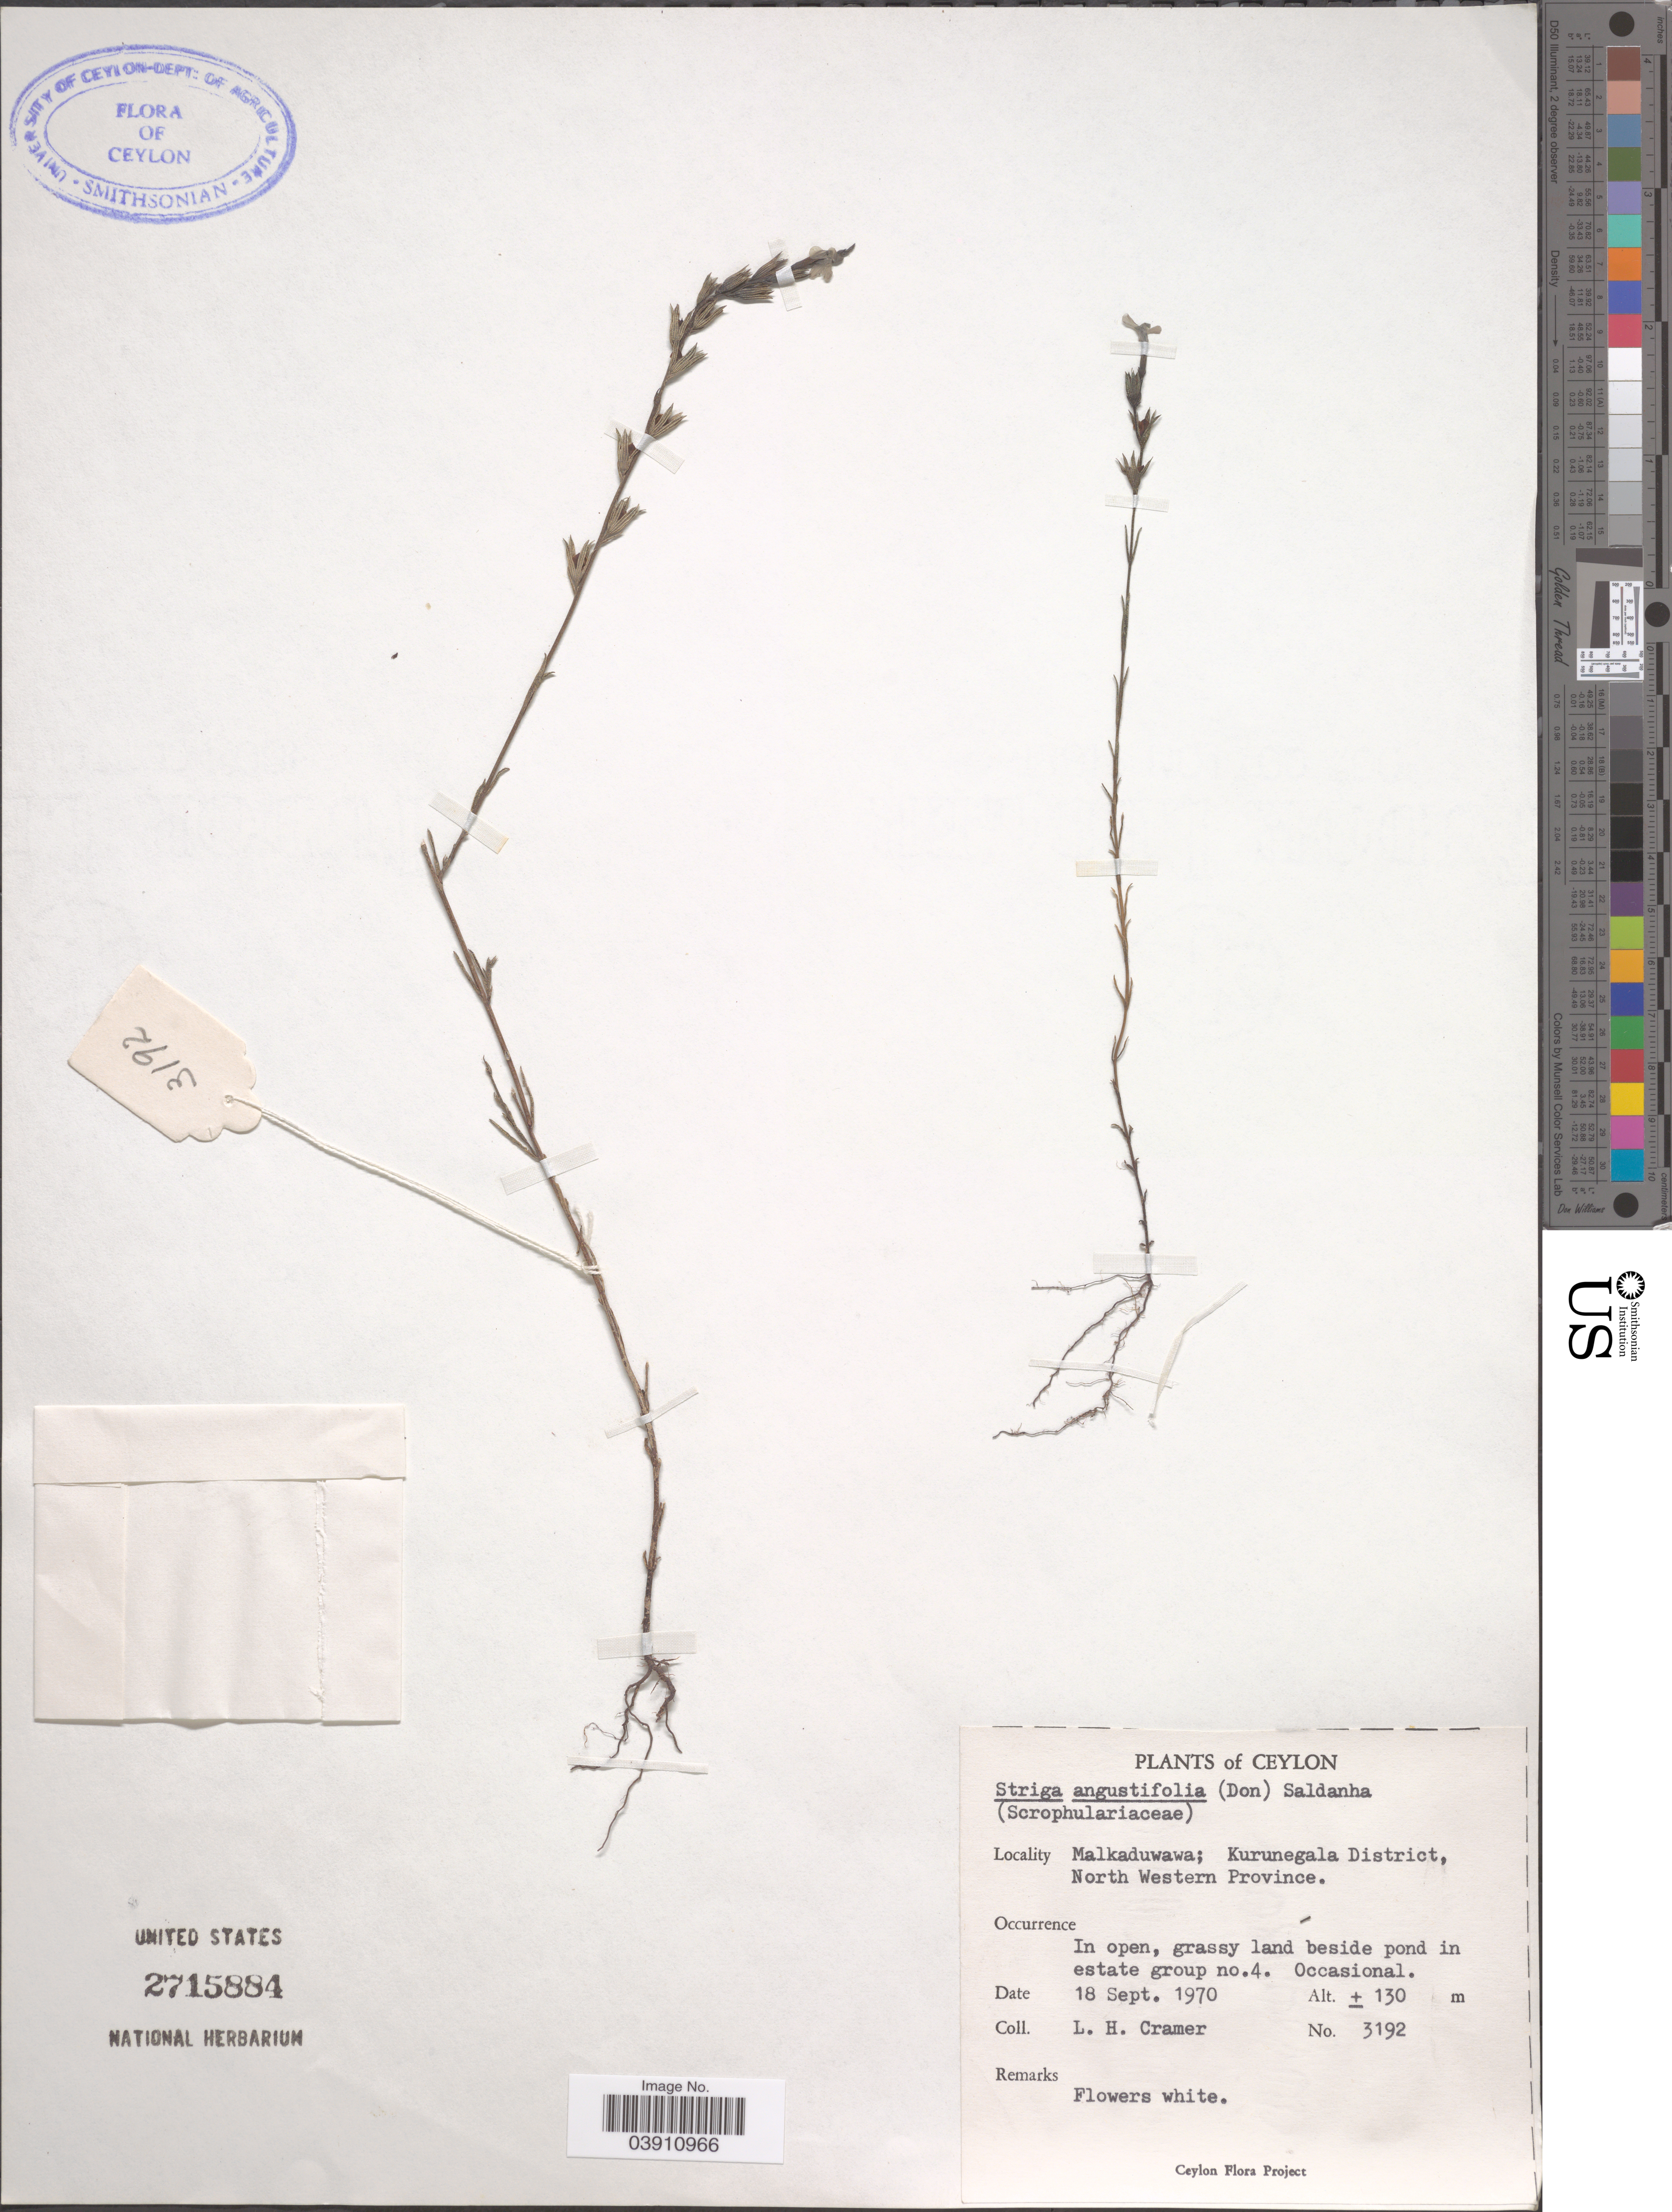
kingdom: Plantae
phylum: Tracheophyta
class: Magnoliopsida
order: Lamiales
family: Orobanchaceae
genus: Striga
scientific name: Striga angustifolia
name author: (D. Don) C.J. Saldanha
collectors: L. H. Cramer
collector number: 3192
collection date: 1970-09-18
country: Sri Lanka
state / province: North Western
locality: Ceylon. Malkaduwawa; Kurunegala District. In open, grassy land beside pond in estate group no. 4.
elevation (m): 130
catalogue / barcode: US 2715884